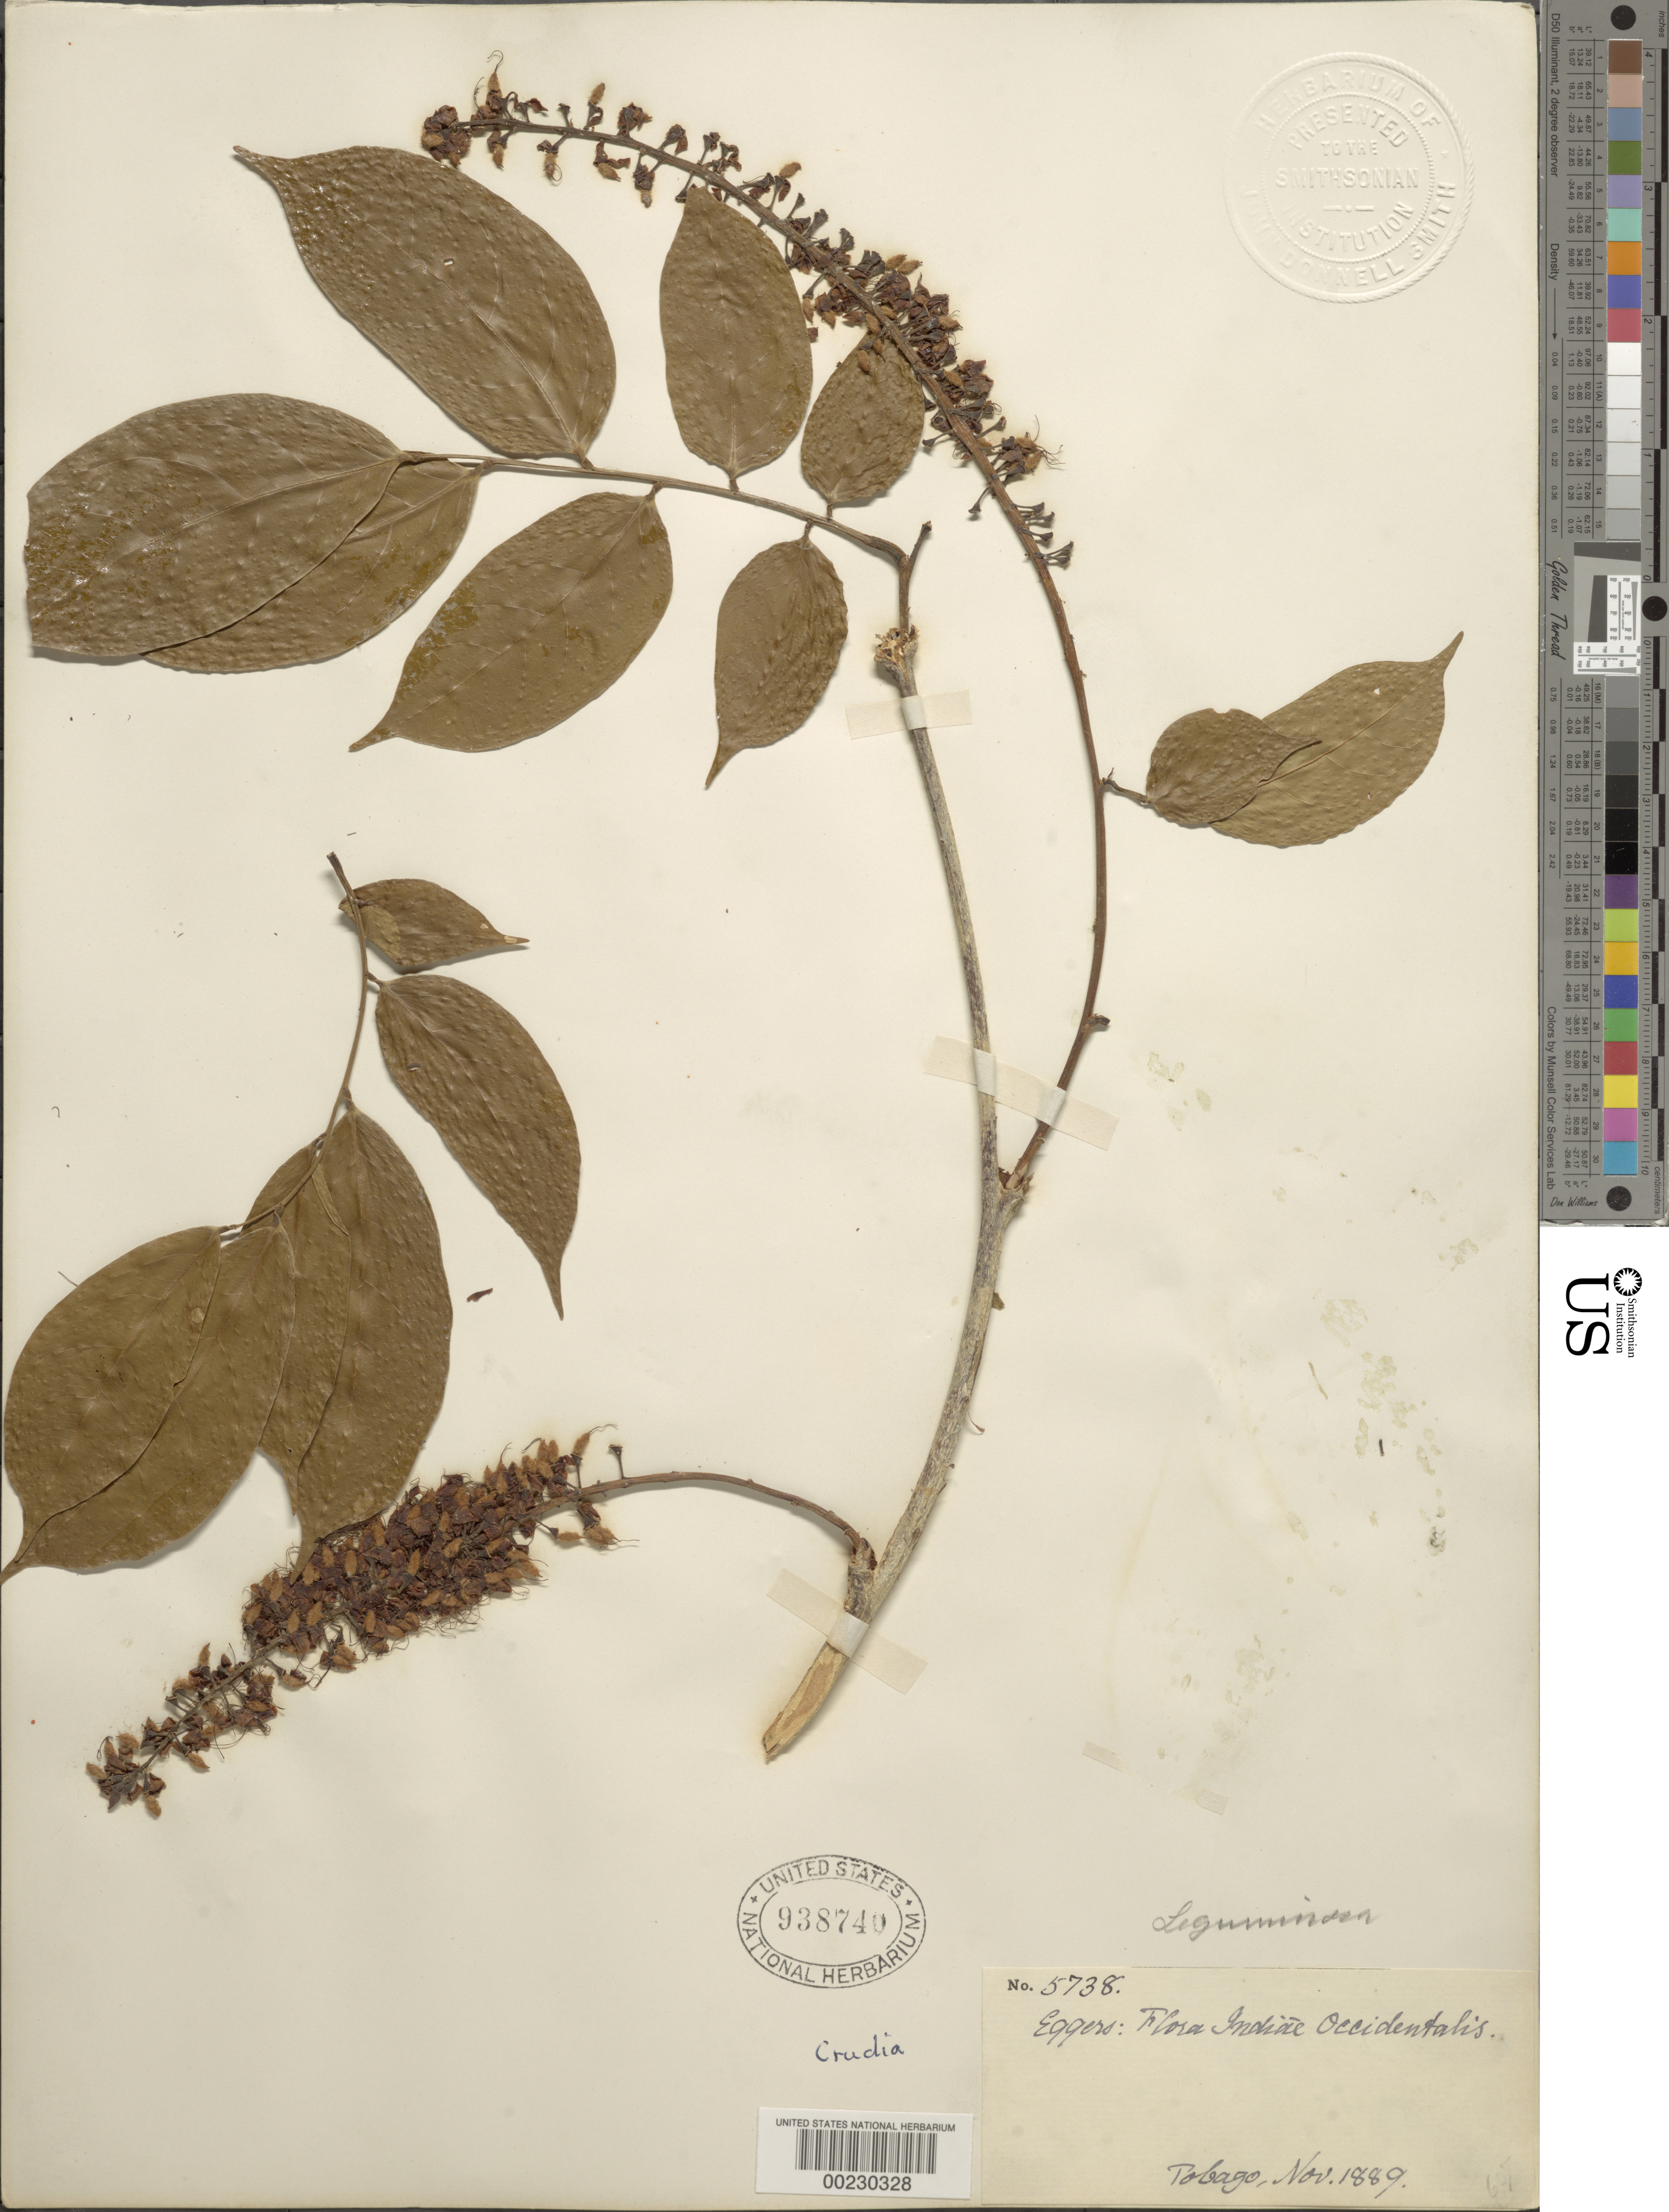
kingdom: Plantae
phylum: Tracheophyta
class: Magnoliopsida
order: Fabales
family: Fabaceae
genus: Crudia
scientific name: Crudia sp.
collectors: H. F. A. von Eggers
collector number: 5738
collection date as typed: Nov 1889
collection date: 1889-11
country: Trinidad and Tobago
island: Tobago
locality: Bucoleh river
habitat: In forest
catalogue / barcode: US 938740